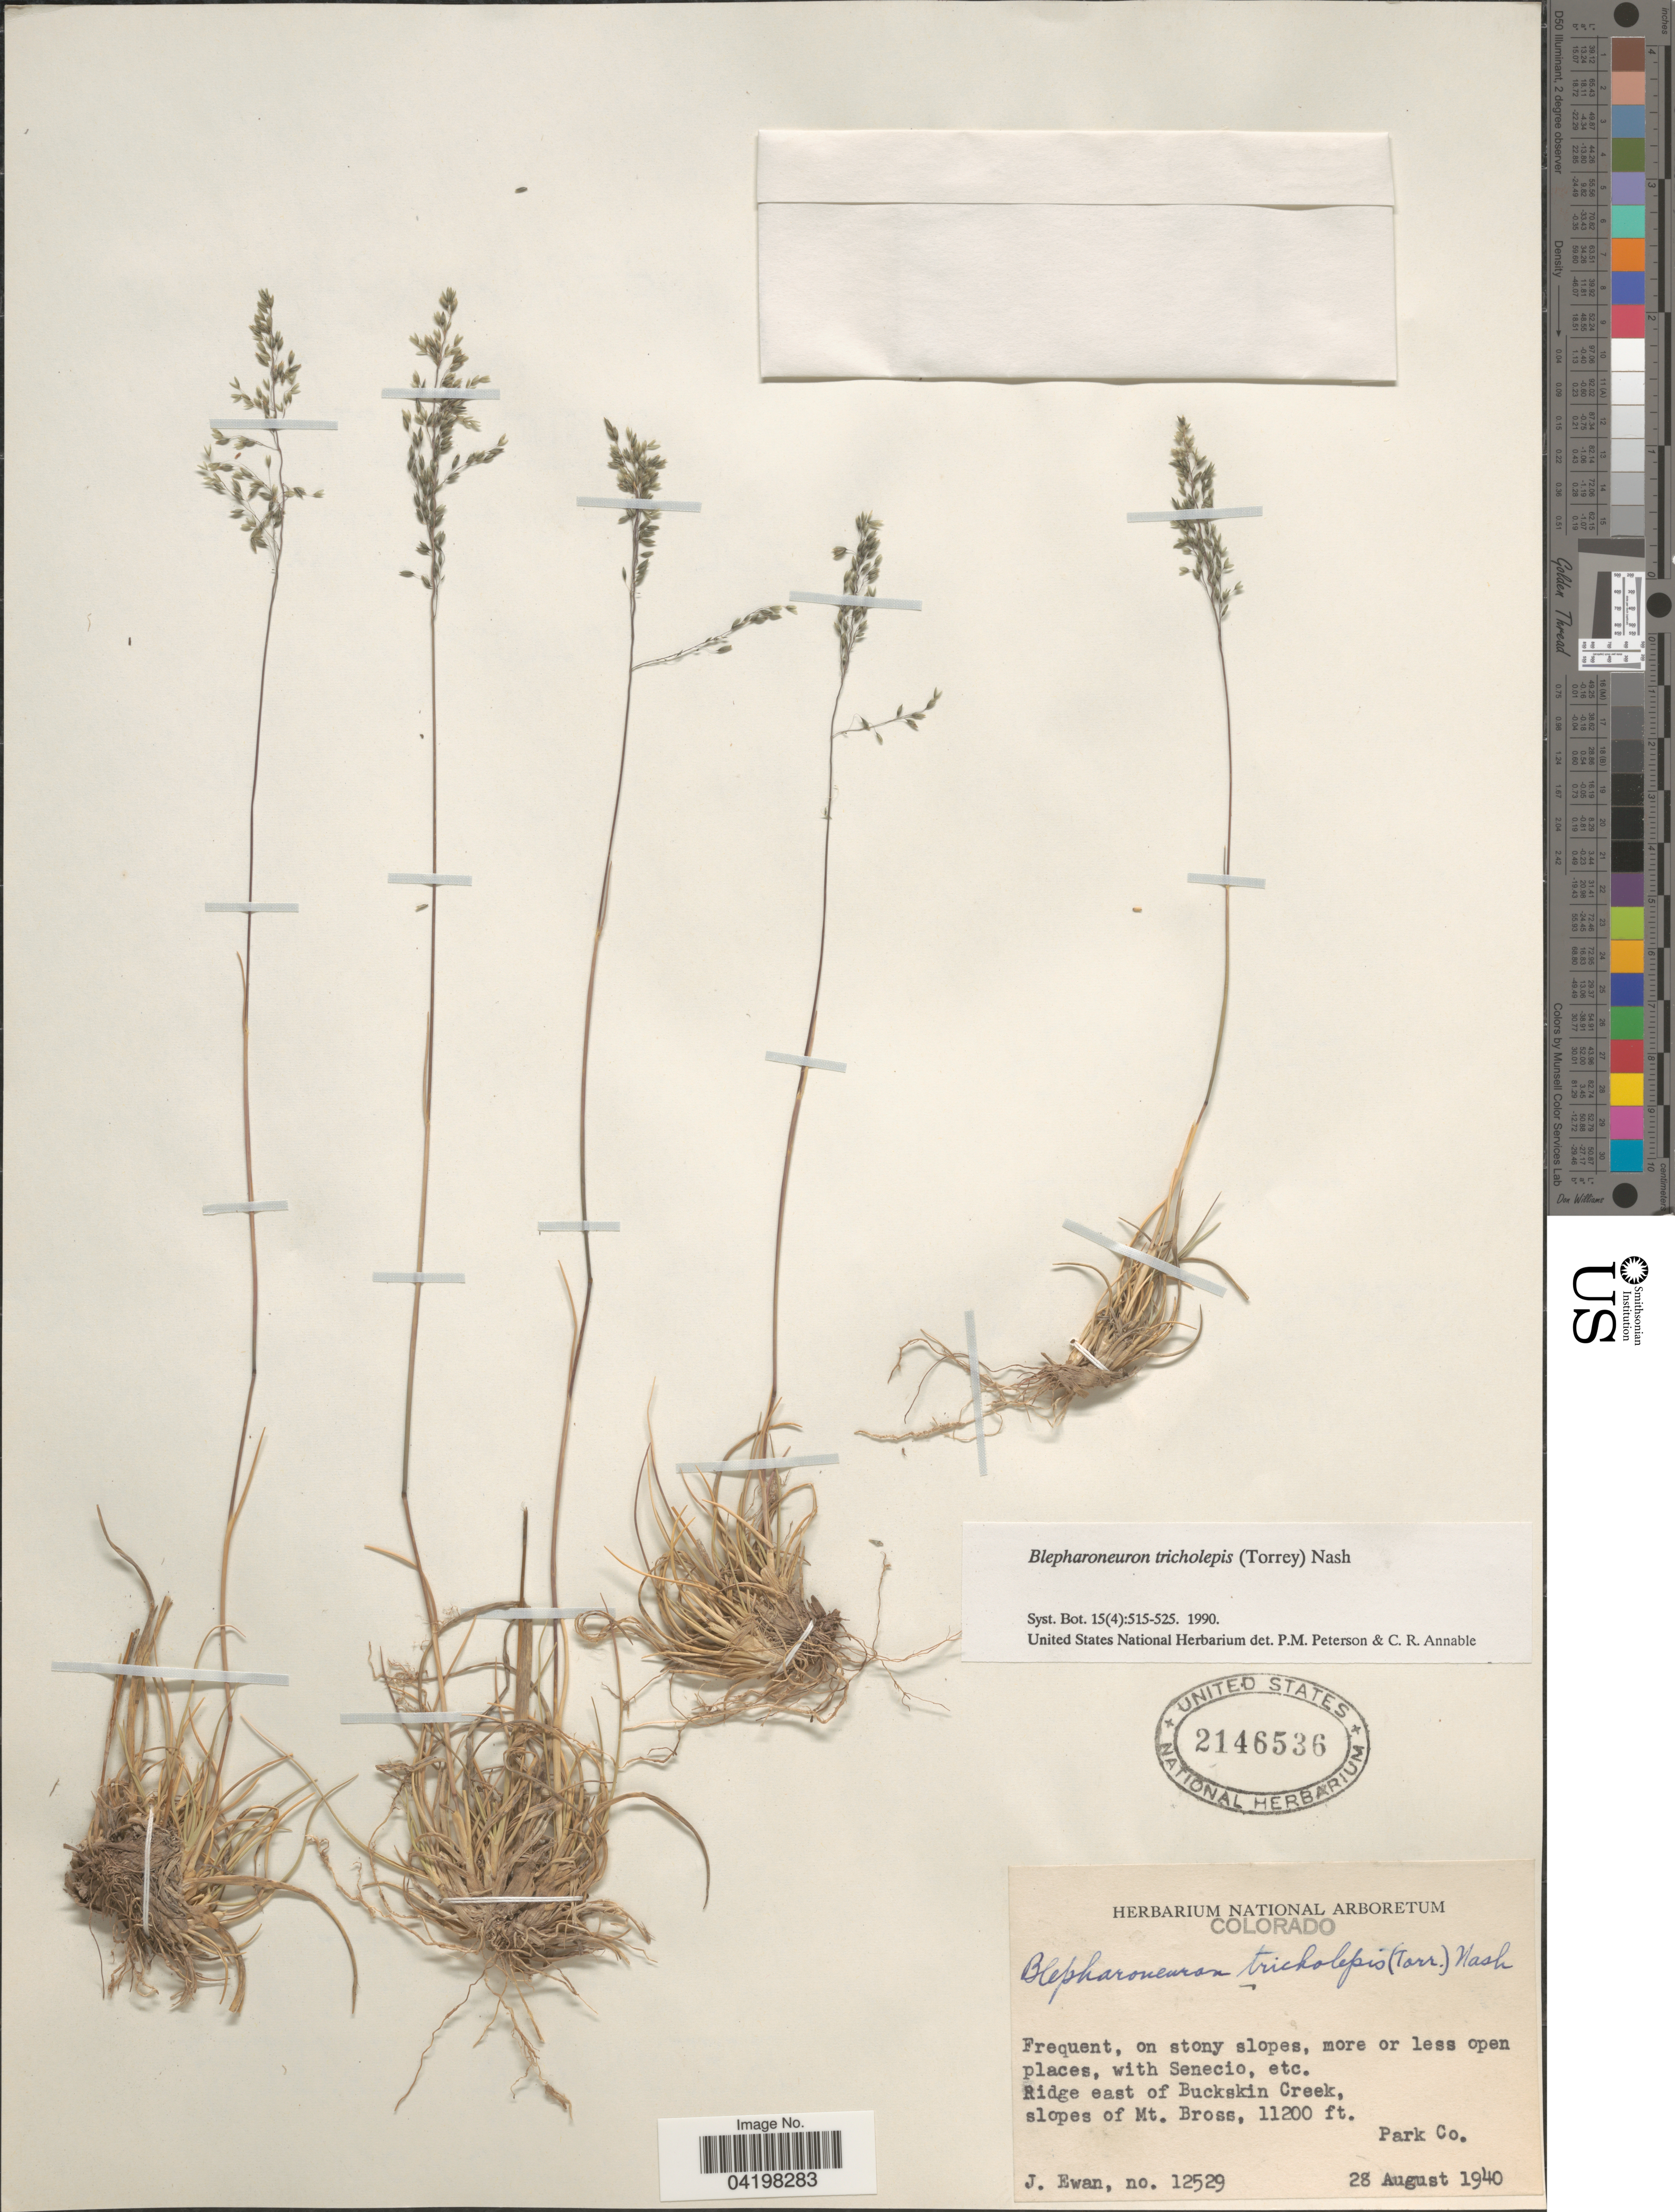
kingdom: Plantae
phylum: Tracheophyta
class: Liliopsida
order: Poales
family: Poaceae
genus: Muhlenbergia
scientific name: Muhlenbergia tricholepis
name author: (Torr.) Columbus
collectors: J. A. Ewan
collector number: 12529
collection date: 1940-08-28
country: United States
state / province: Colorado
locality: Ridge east of Buckskin Creek, slopes of Mt. Bross, Park Co.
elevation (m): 3414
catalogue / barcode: US 2146536